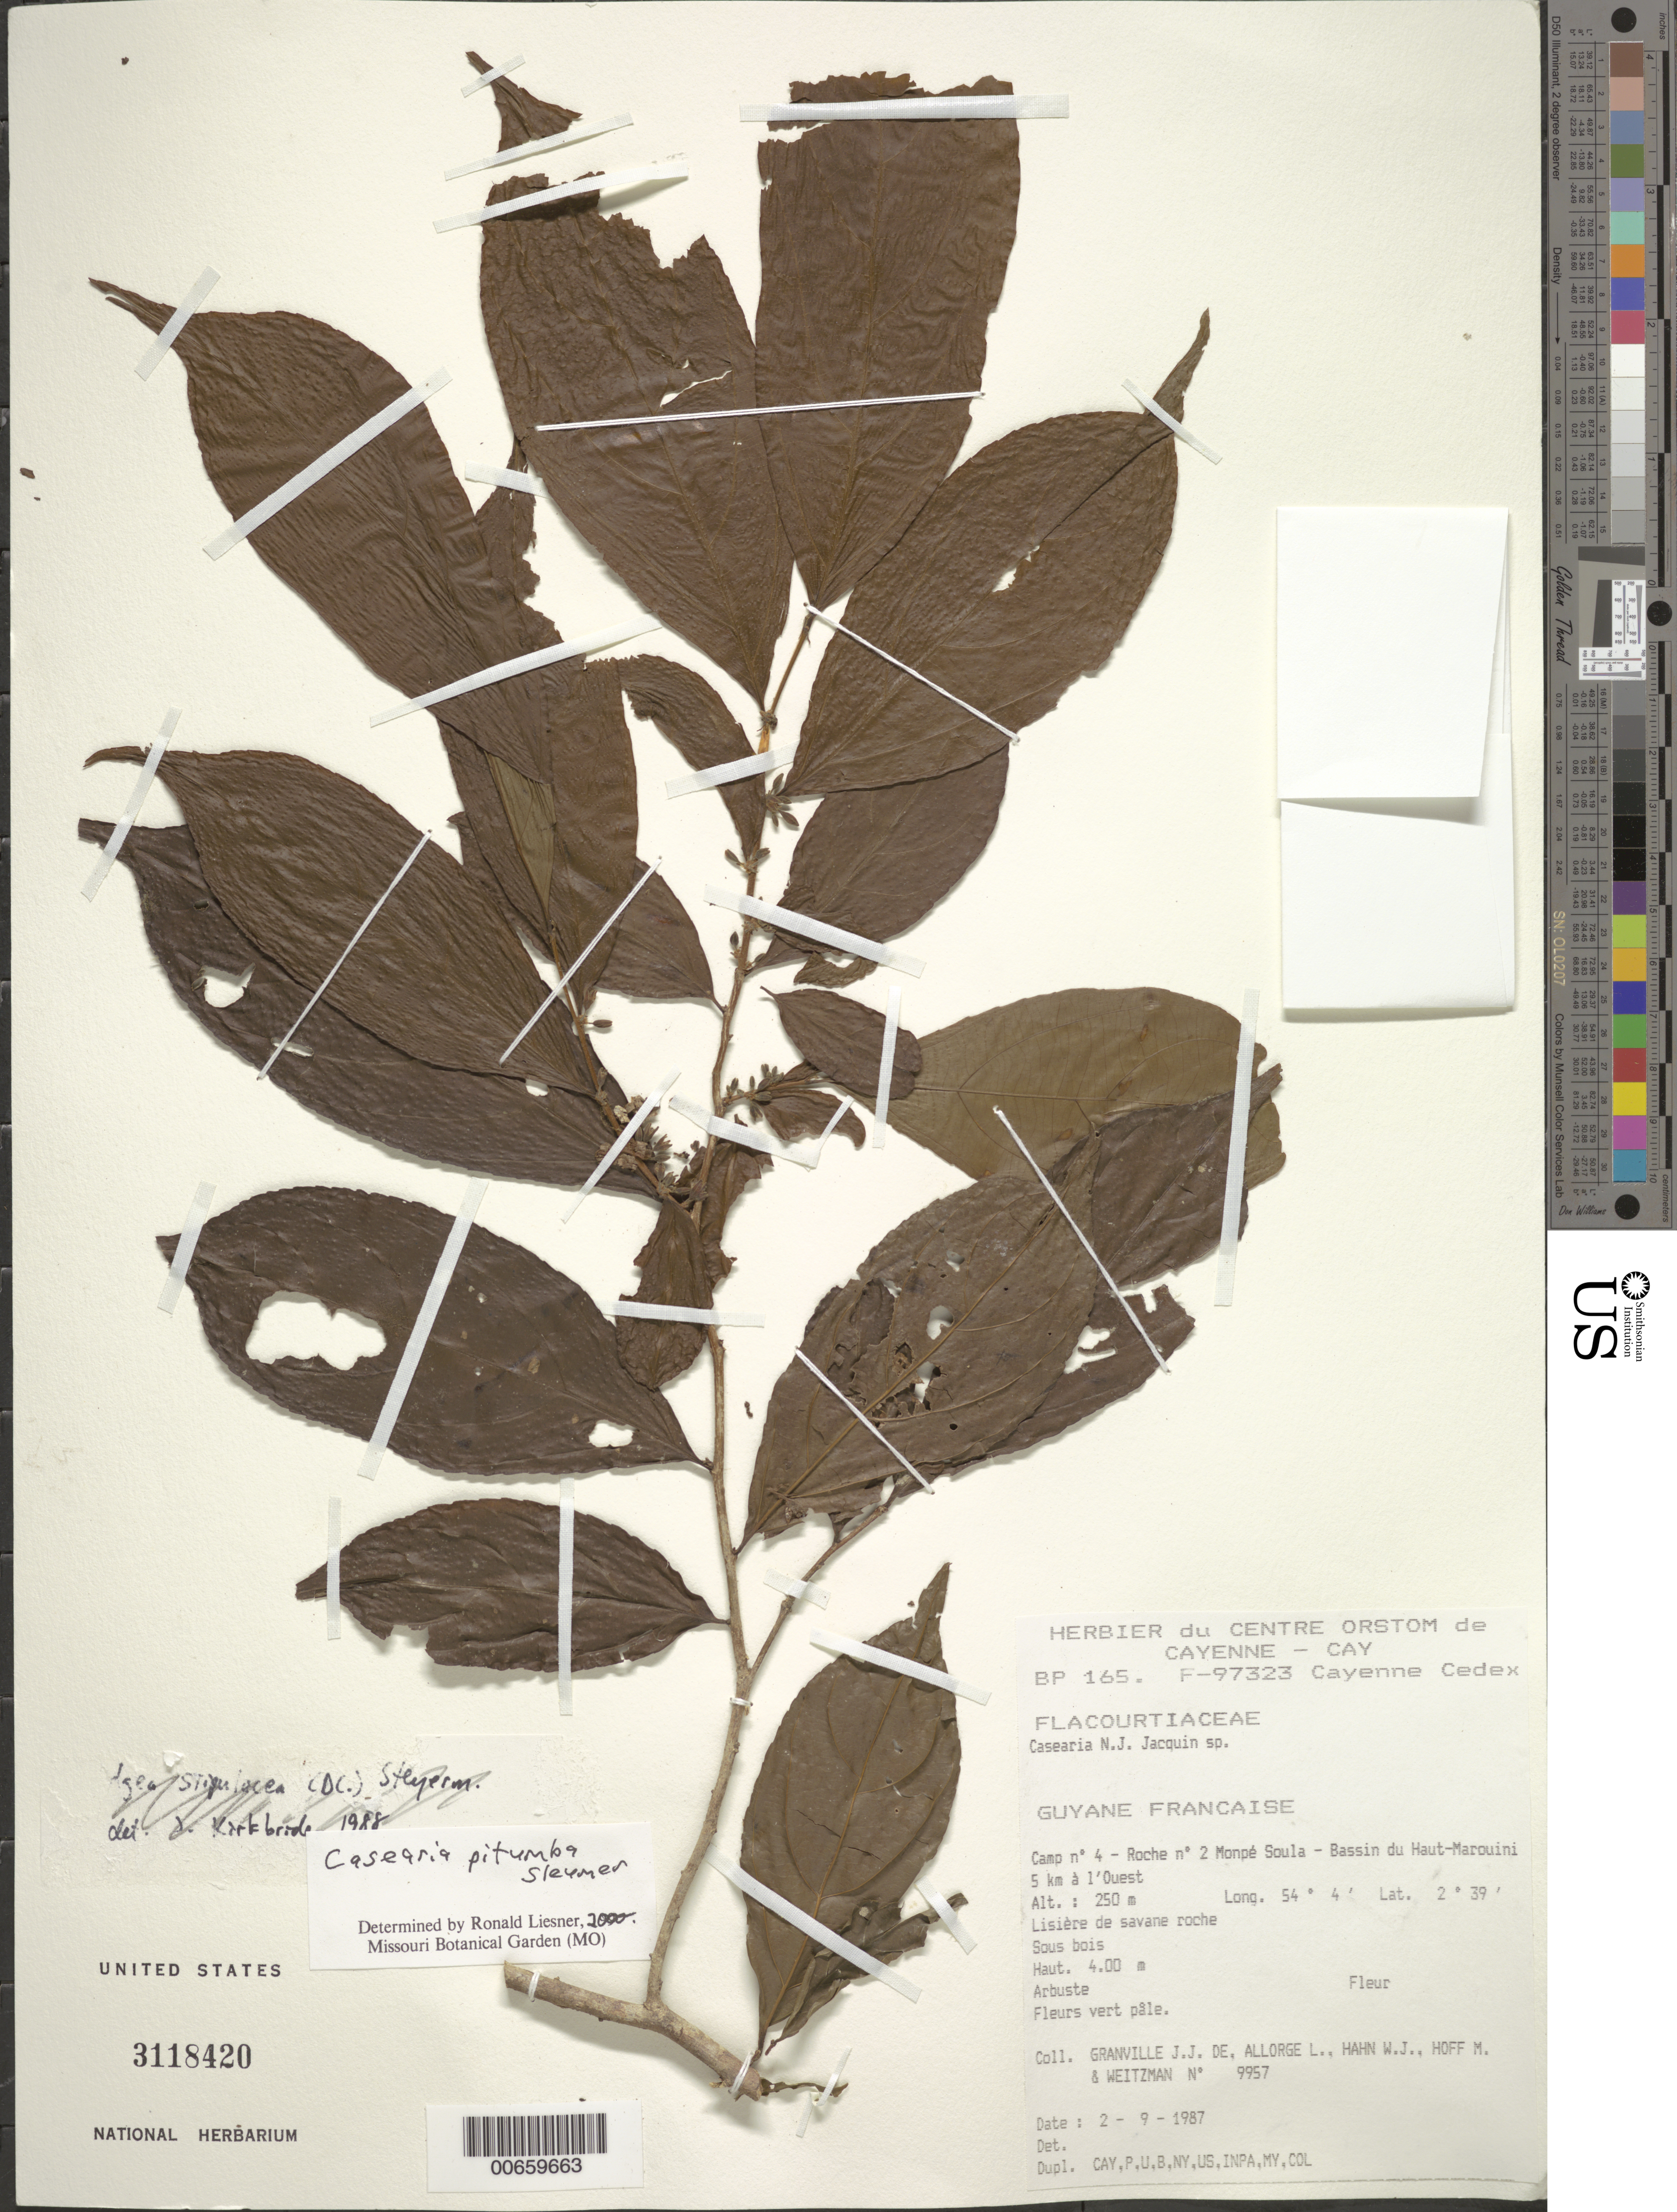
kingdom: Plantae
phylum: Tracheophyta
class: Magnoliopsida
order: Malpighiales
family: Salicaceae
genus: Casearia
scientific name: Casearia pitumba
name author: Sleumer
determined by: Liesner, R. L.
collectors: J.-J. de Granville, L. Allorge, W. J. Hahn, M. Hoff & A. L. Weitzman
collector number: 9957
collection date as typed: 2-Sep-87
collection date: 1987-09-02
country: French Guiana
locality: Monpé Soula, Camp #4, Roche no. 2, Bassin du Haut Marouini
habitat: Lisière de savane roche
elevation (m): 250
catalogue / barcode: US 3118420